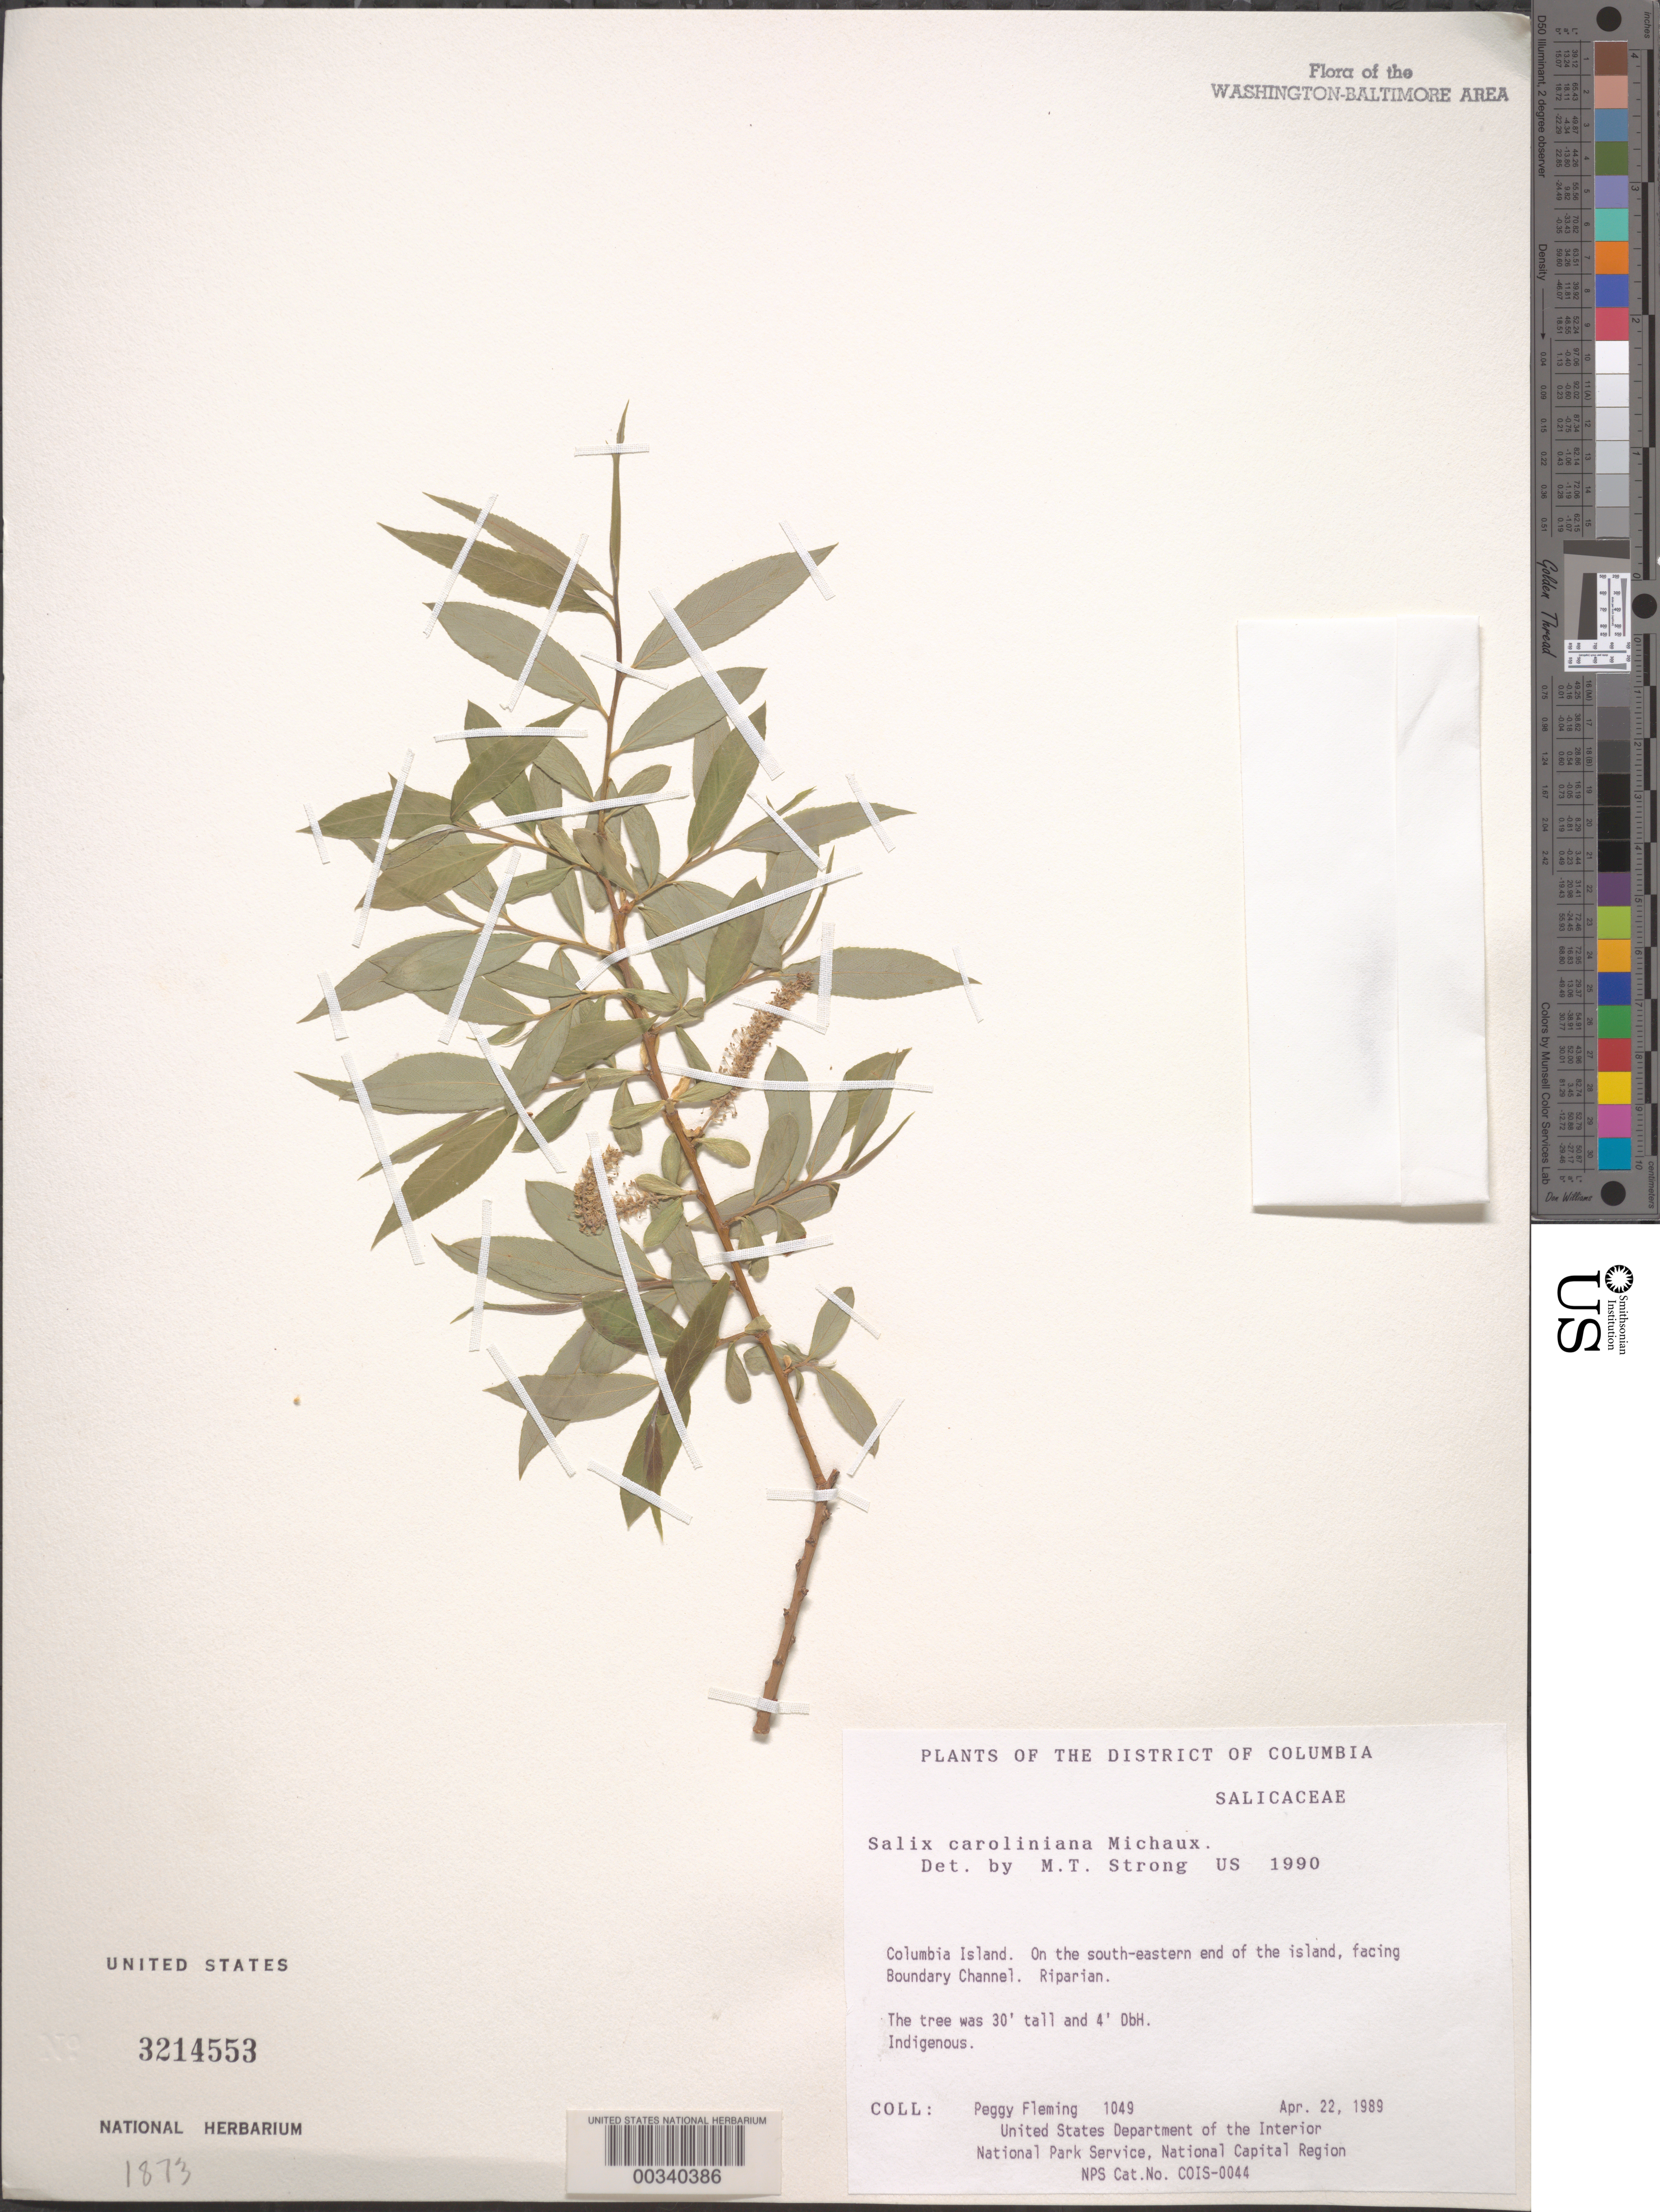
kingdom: Plantae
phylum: Tracheophyta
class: Magnoliopsida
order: Malpighiales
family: Salicaceae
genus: Salix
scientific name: Salix caroliniana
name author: Michx.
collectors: P. Fleming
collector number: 1049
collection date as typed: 22 Apr 1989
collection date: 1989-04-22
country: United States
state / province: District of Columbia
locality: Columbia Island, SE end of Island, facing Boundary Channel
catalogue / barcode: US 3214553